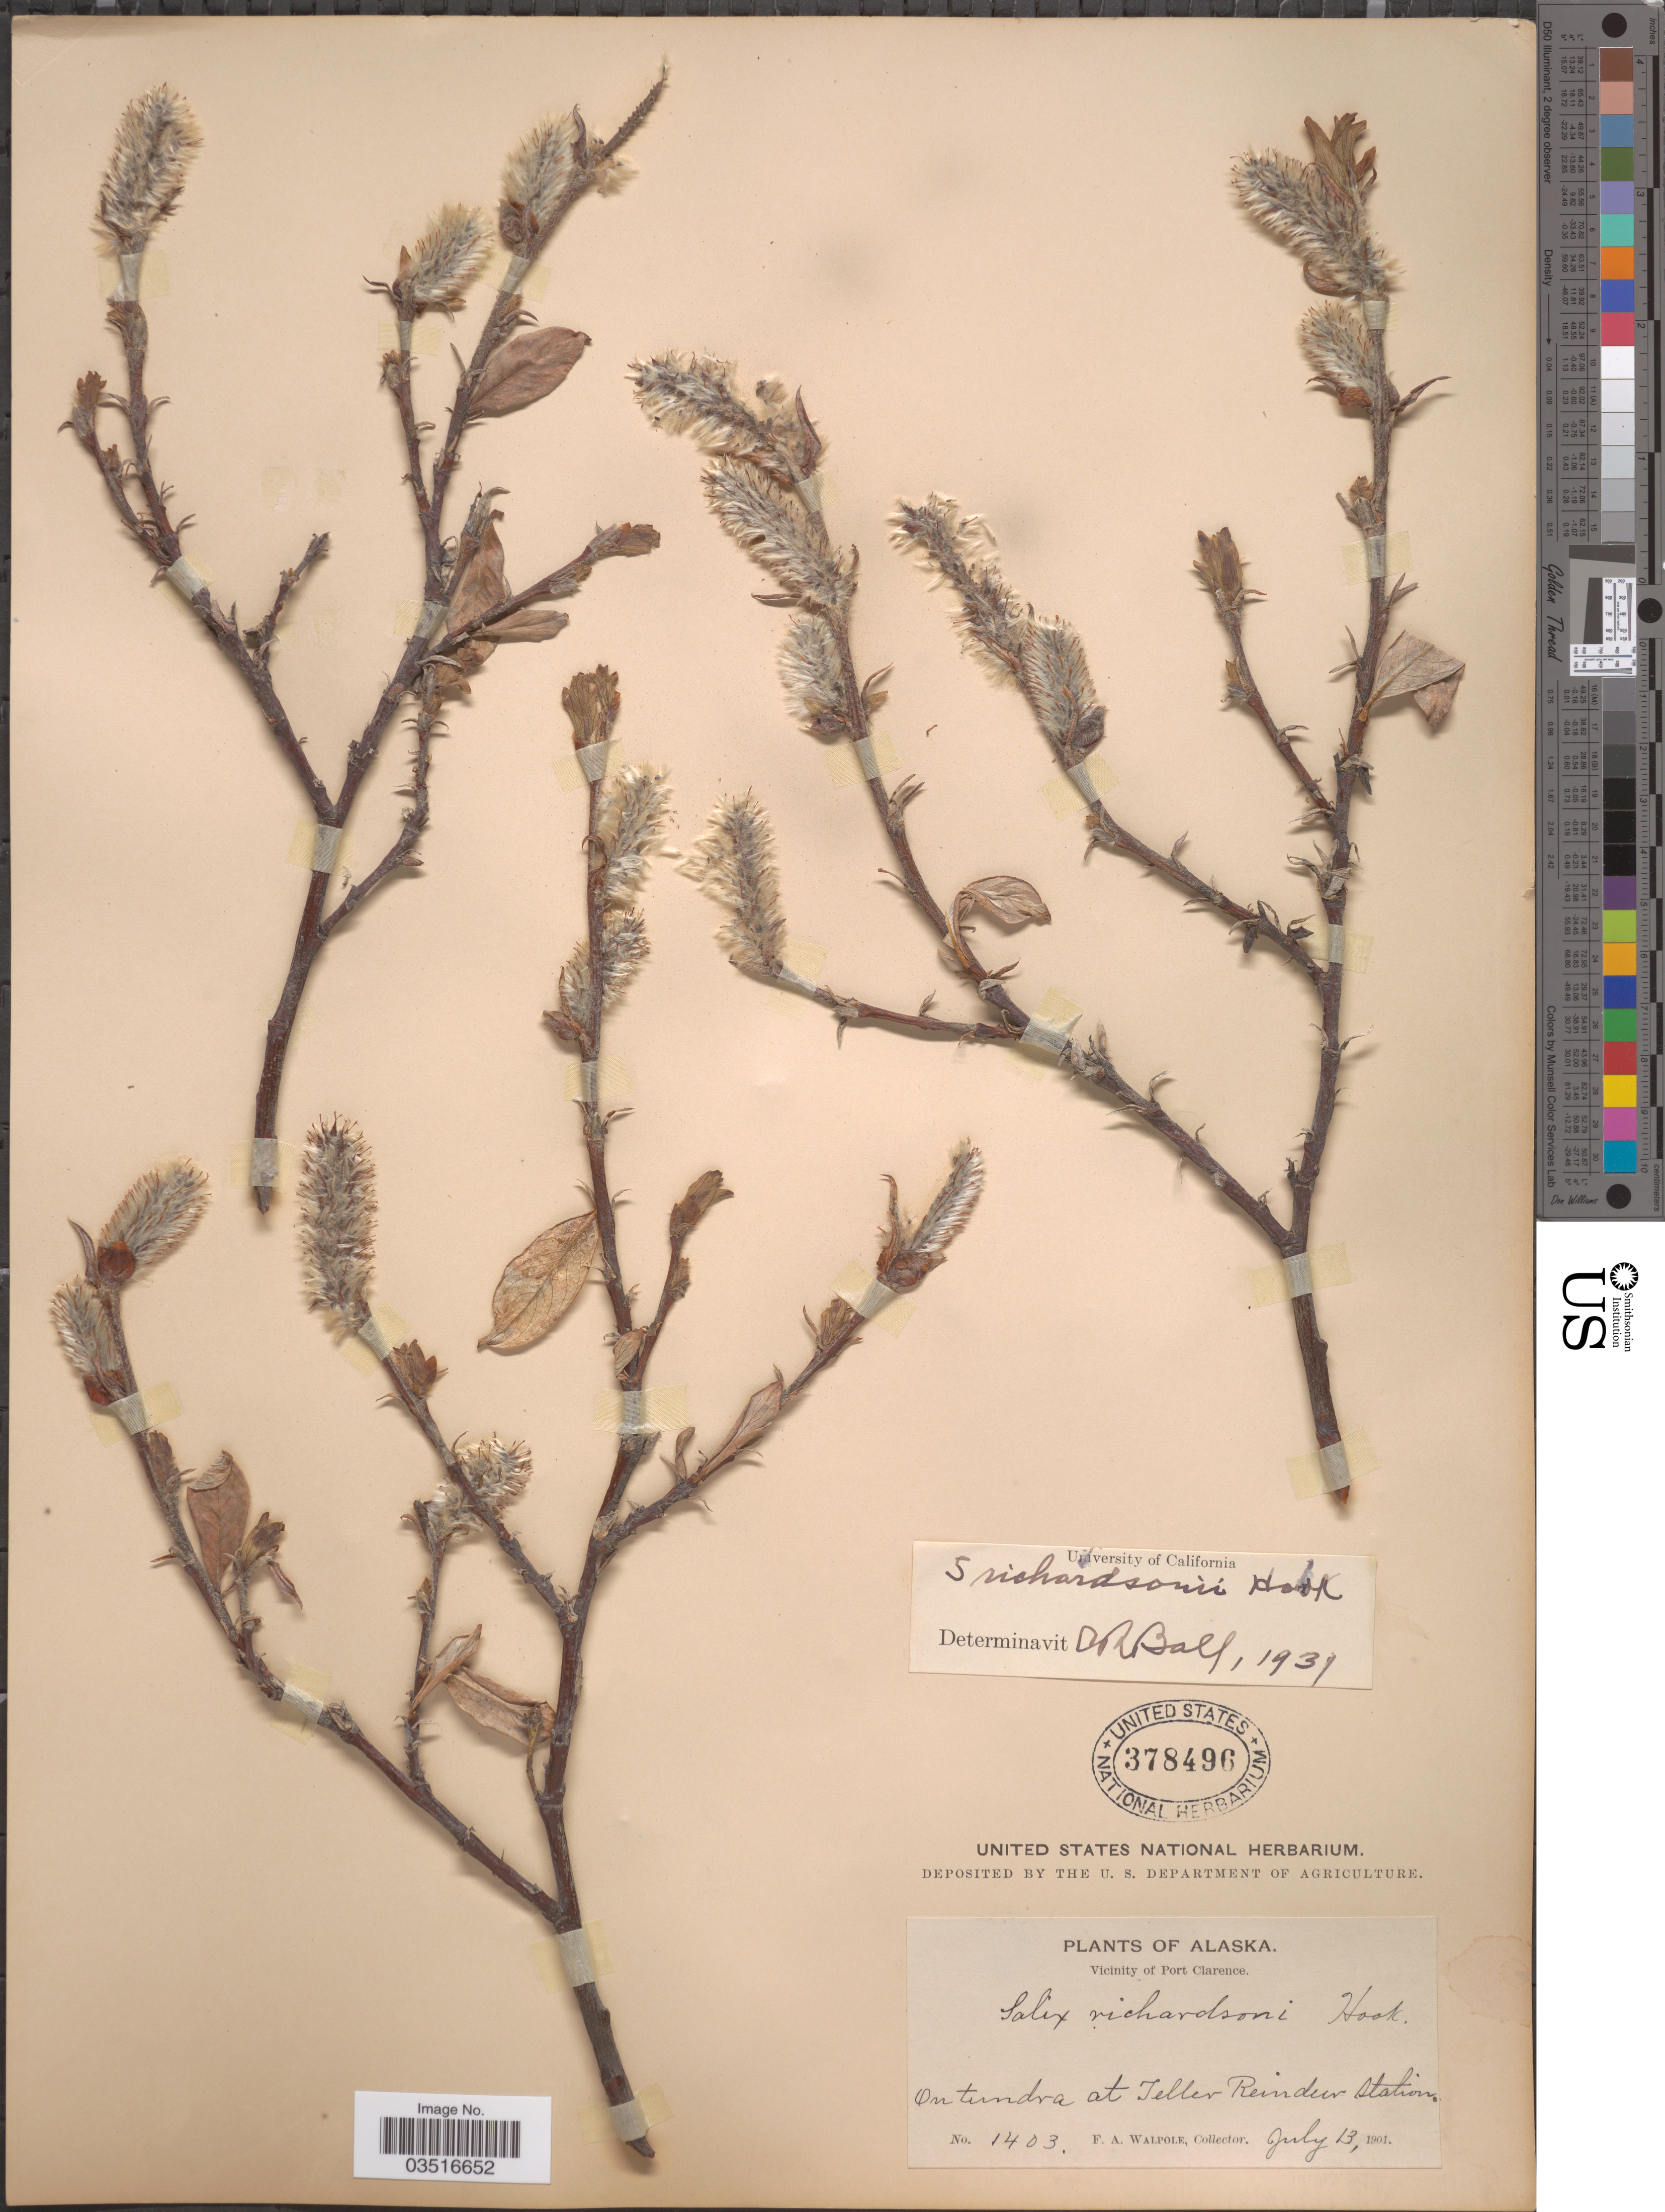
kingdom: Plantae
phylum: Tracheophyta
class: Magnoliopsida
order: Malpighiales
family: Salicaceae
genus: Salix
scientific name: Salix richardsonii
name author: Hook.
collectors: F. Walpole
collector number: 1403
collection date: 1901-07-13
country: United States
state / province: Alaska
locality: Vicinity of Port Clarence. On tundra at Teller Reindeer Station.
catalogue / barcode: US 378496